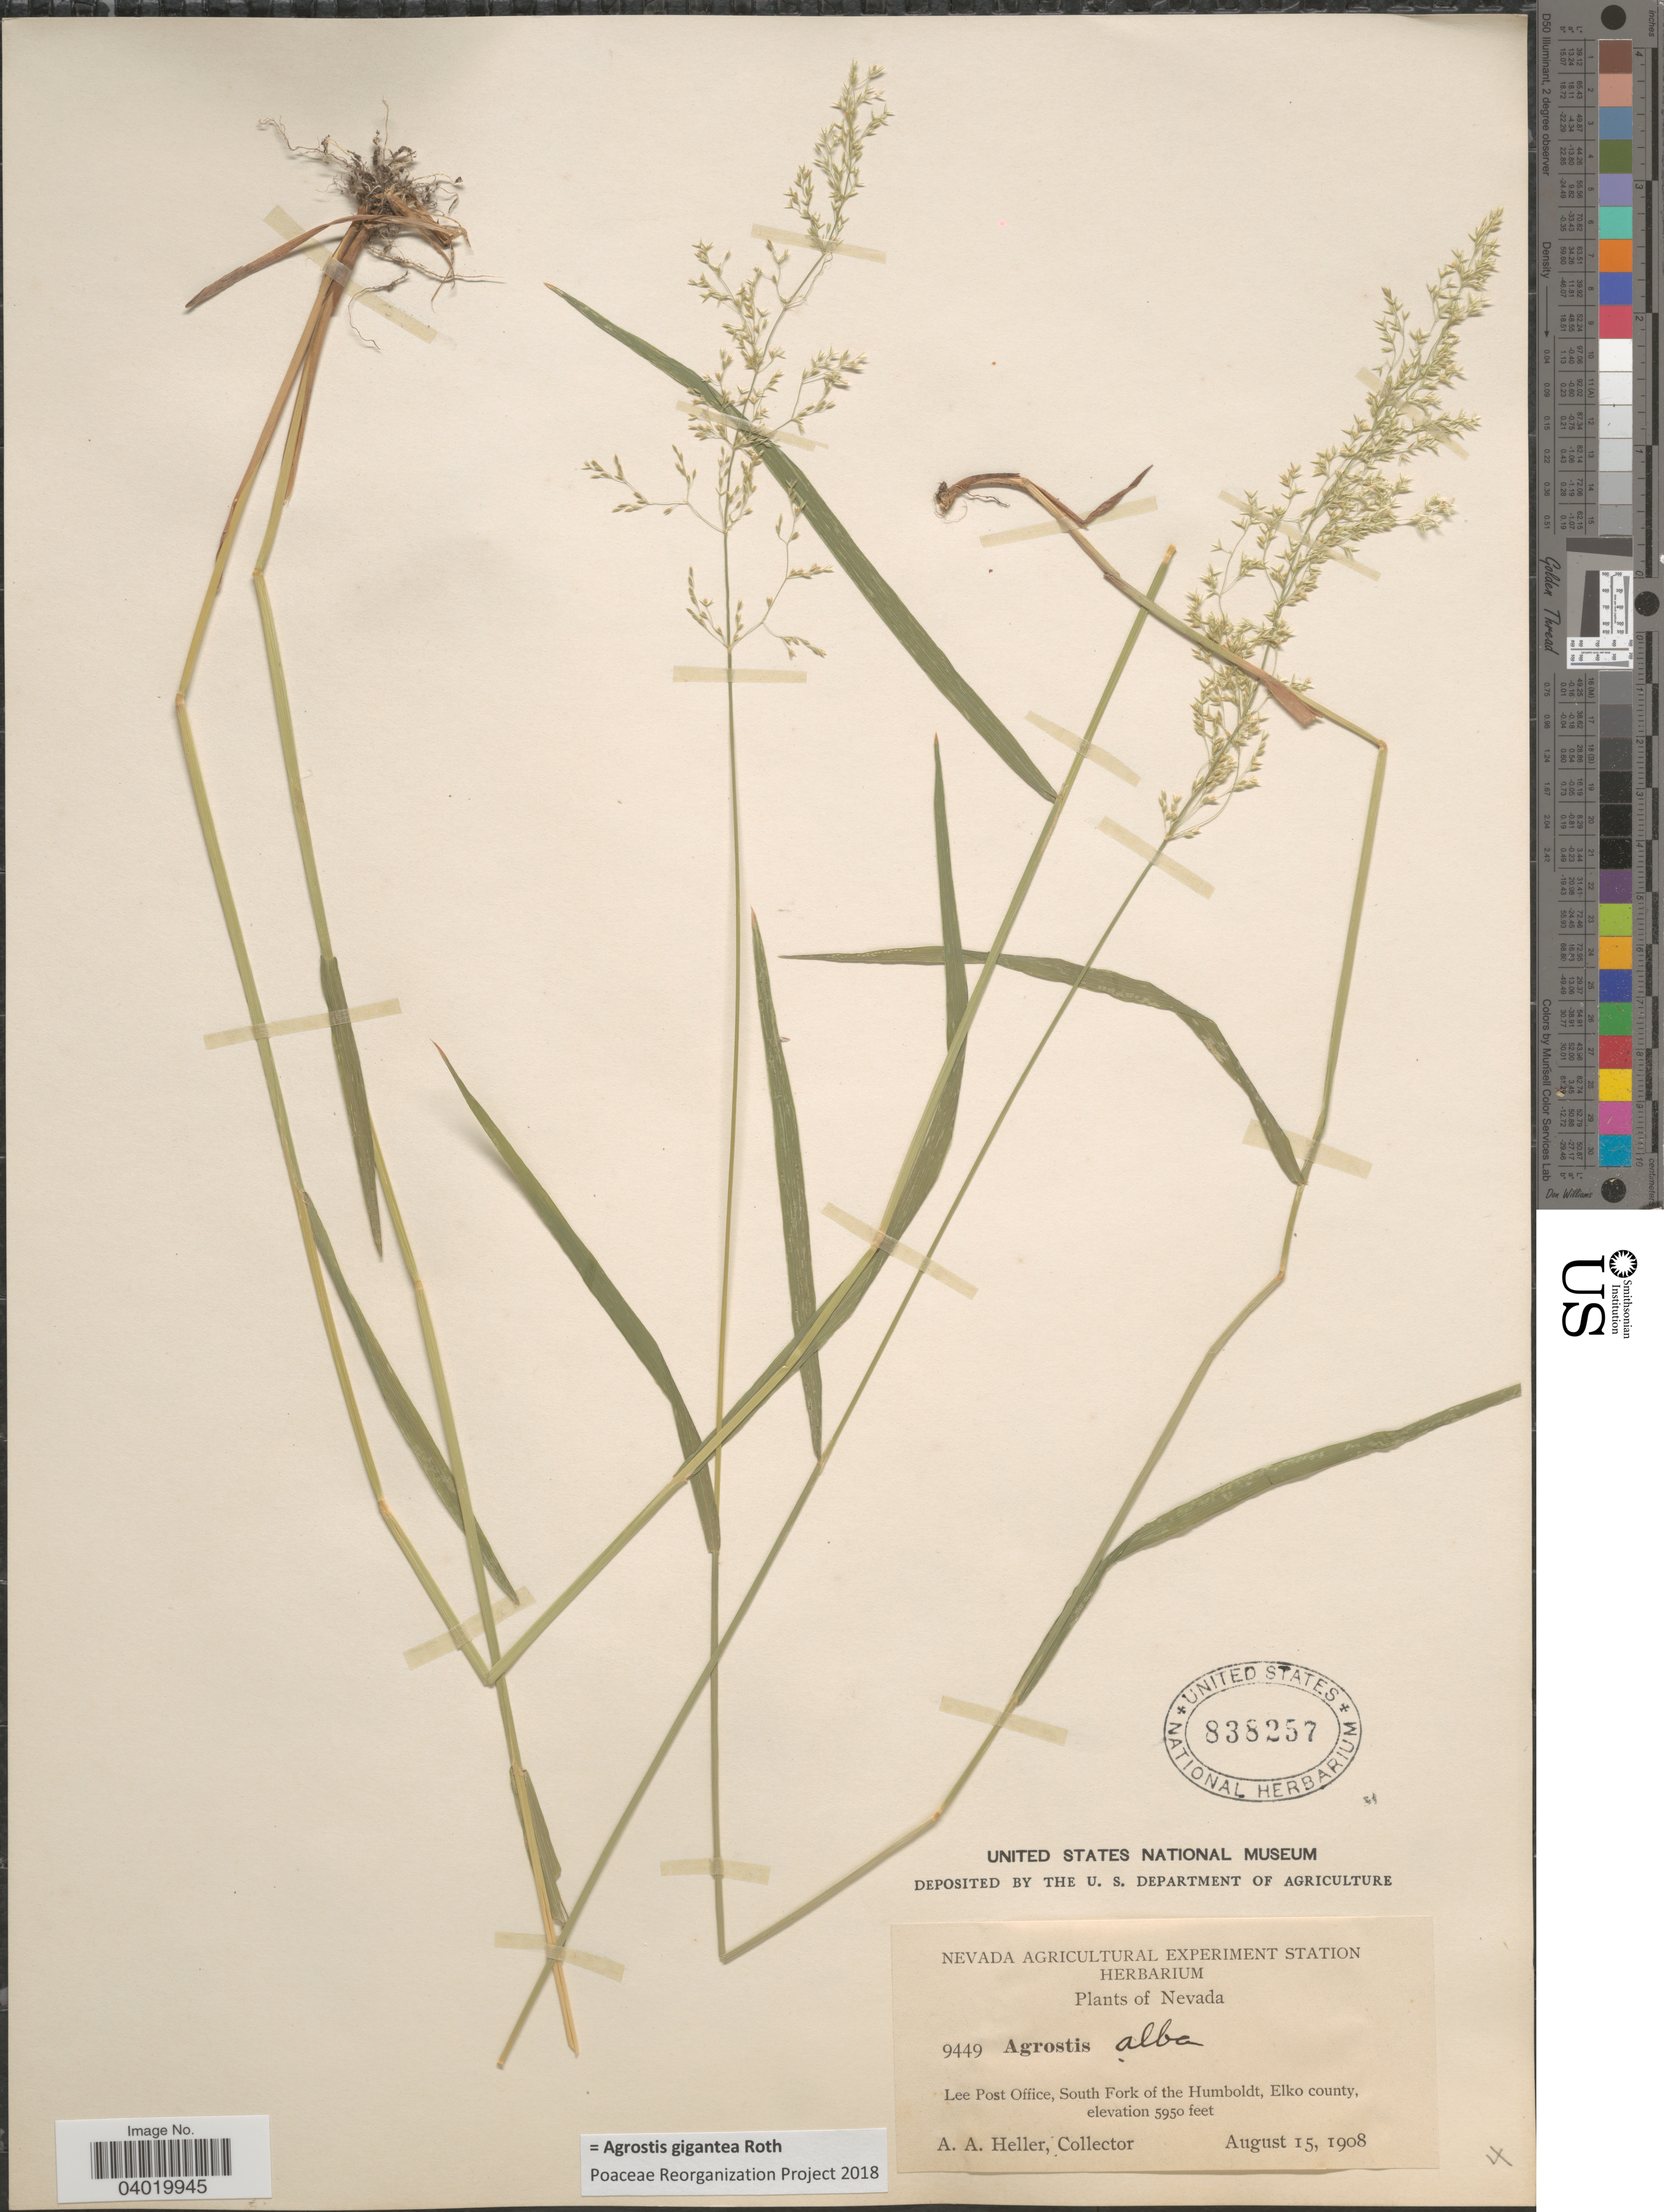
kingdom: Plantae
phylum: Tracheophyta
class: Liliopsida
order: Poales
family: Poaceae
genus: Agrostis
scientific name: Agrostis gigantea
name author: Roth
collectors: A. A. Heller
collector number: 9449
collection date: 1908-08-15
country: United States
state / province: Nevada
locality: Lee Post Office, South Fork of the Humboldt, Elko county.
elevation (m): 1814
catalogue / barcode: US 838257